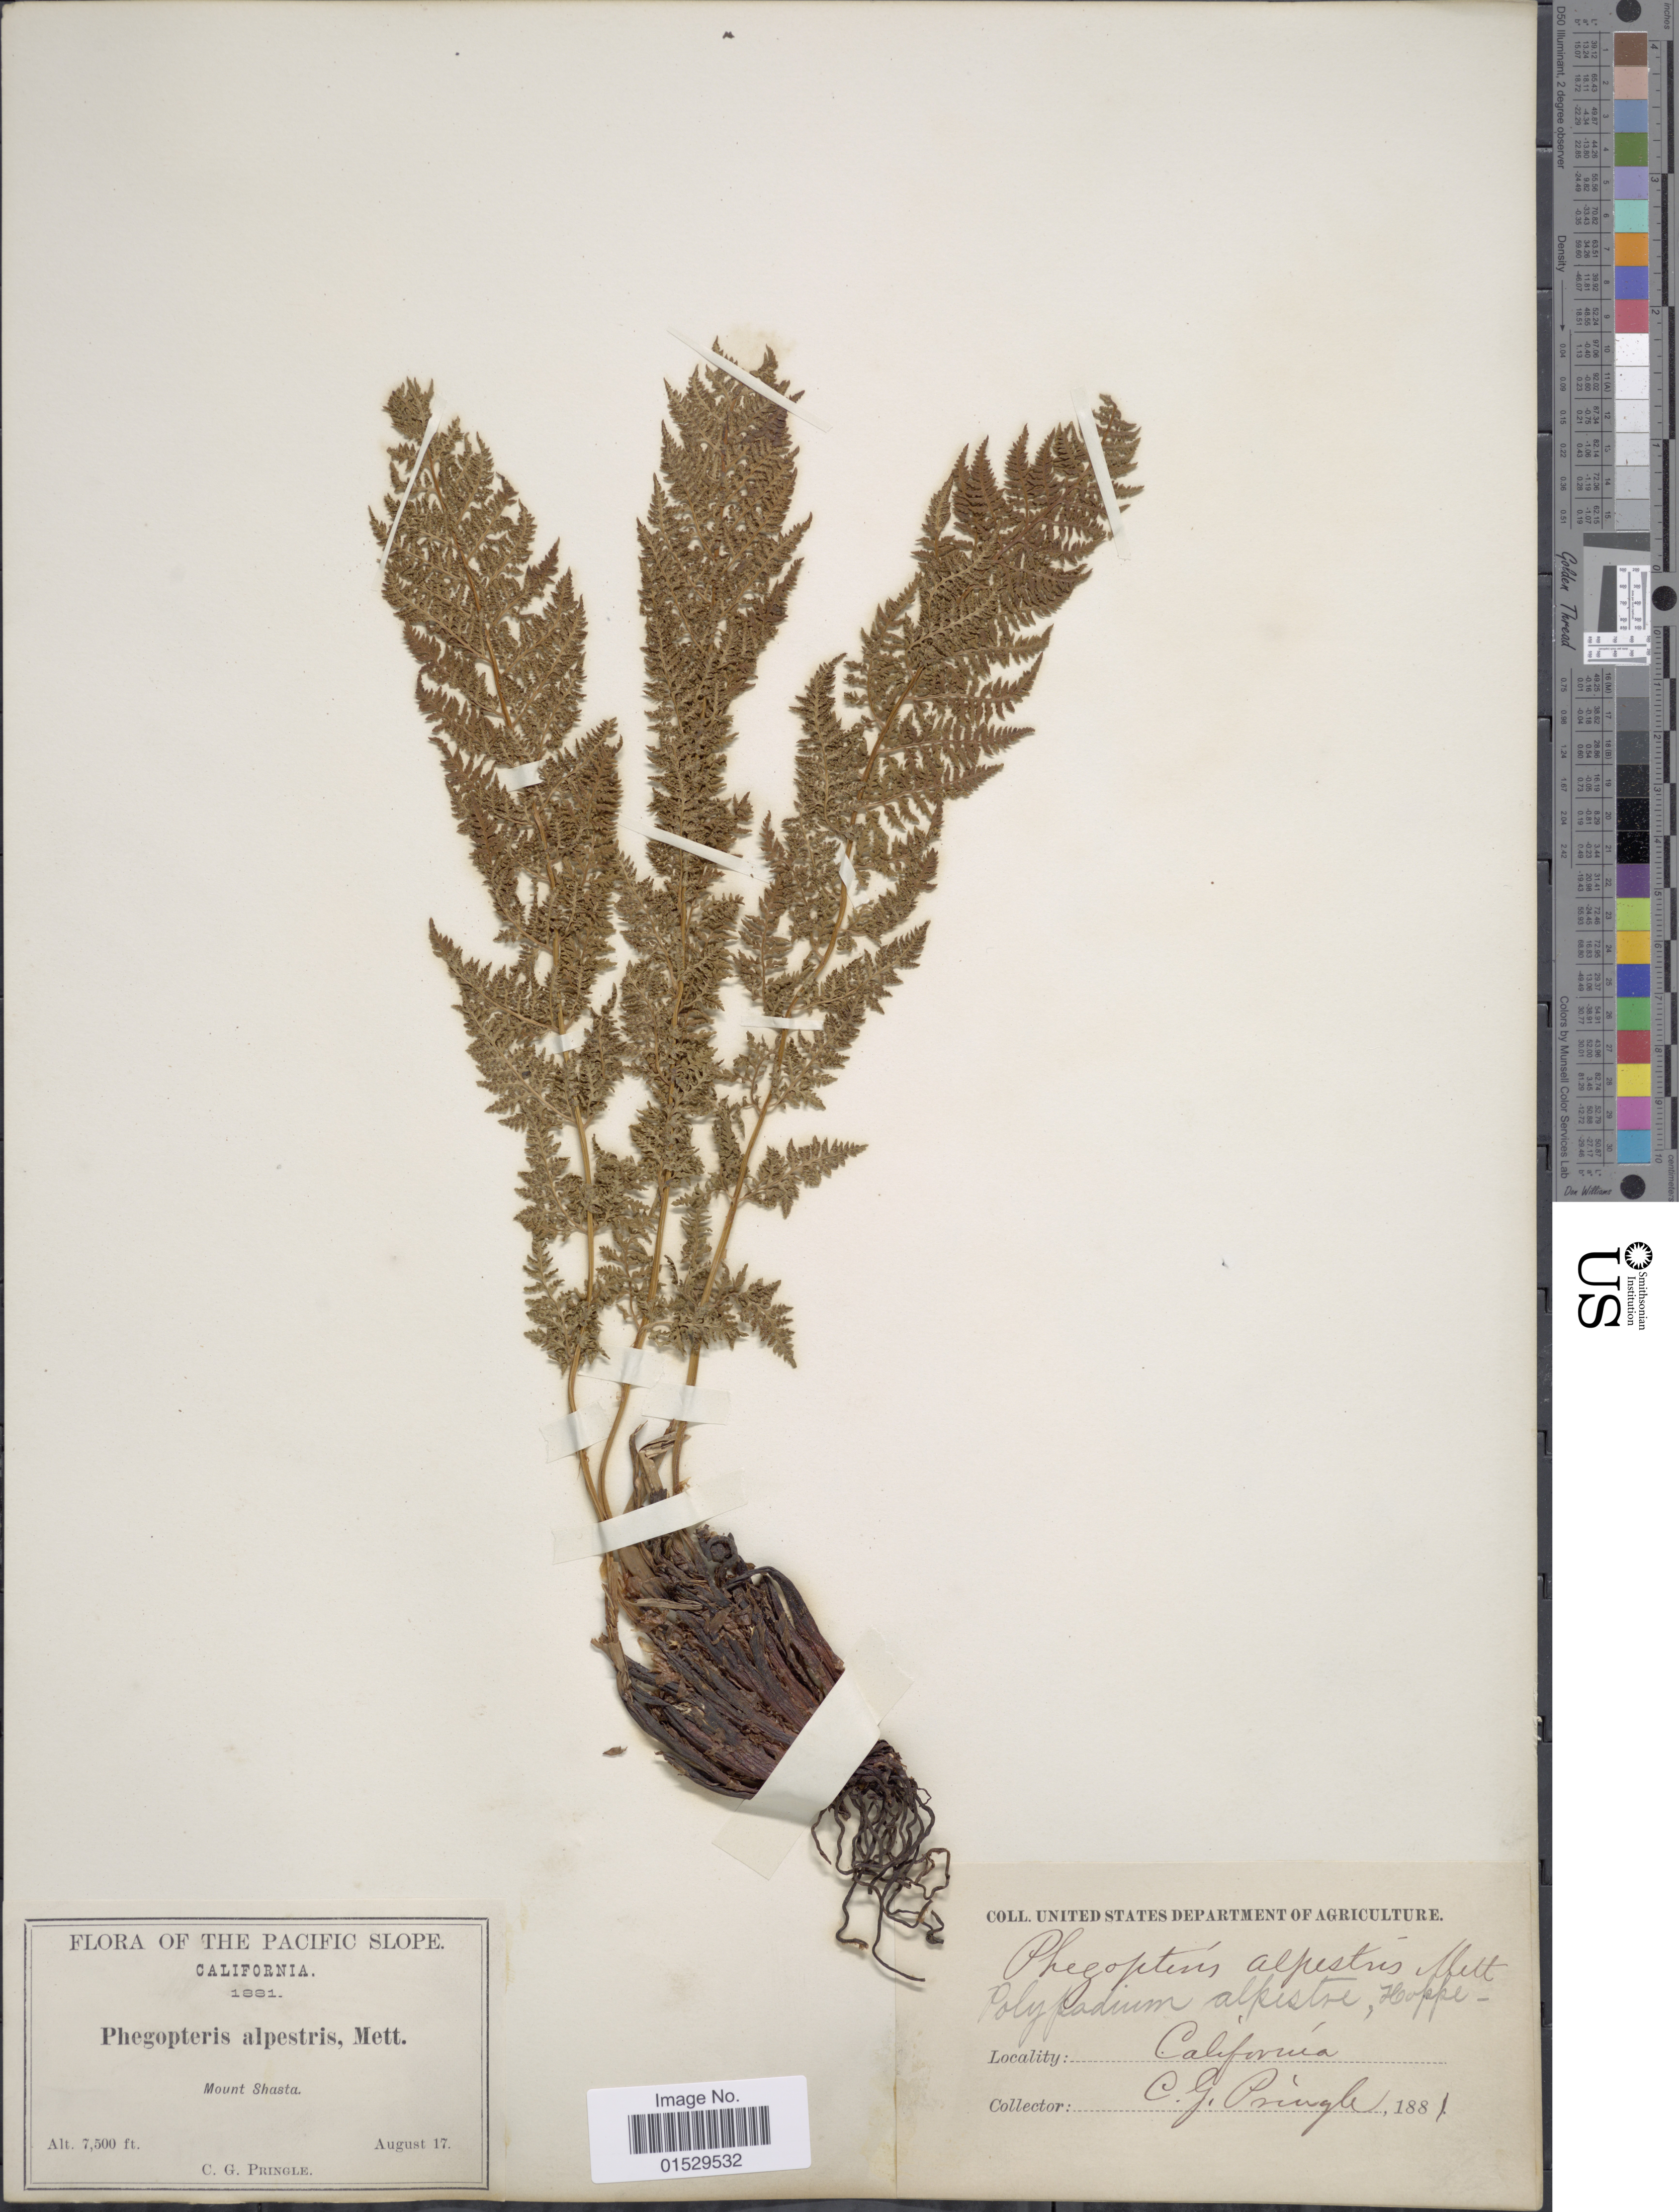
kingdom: Plantae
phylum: Tracheophyta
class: Polypodiopsida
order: Polypodiales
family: Athyriaceae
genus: Athyrium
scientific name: Athyrium distentifolilum subsp. americanum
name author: (Butters) Hultén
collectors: C. G. Pringle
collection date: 1881-08-17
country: United States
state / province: California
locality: Pacific Slope, Mount Shasta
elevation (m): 2286